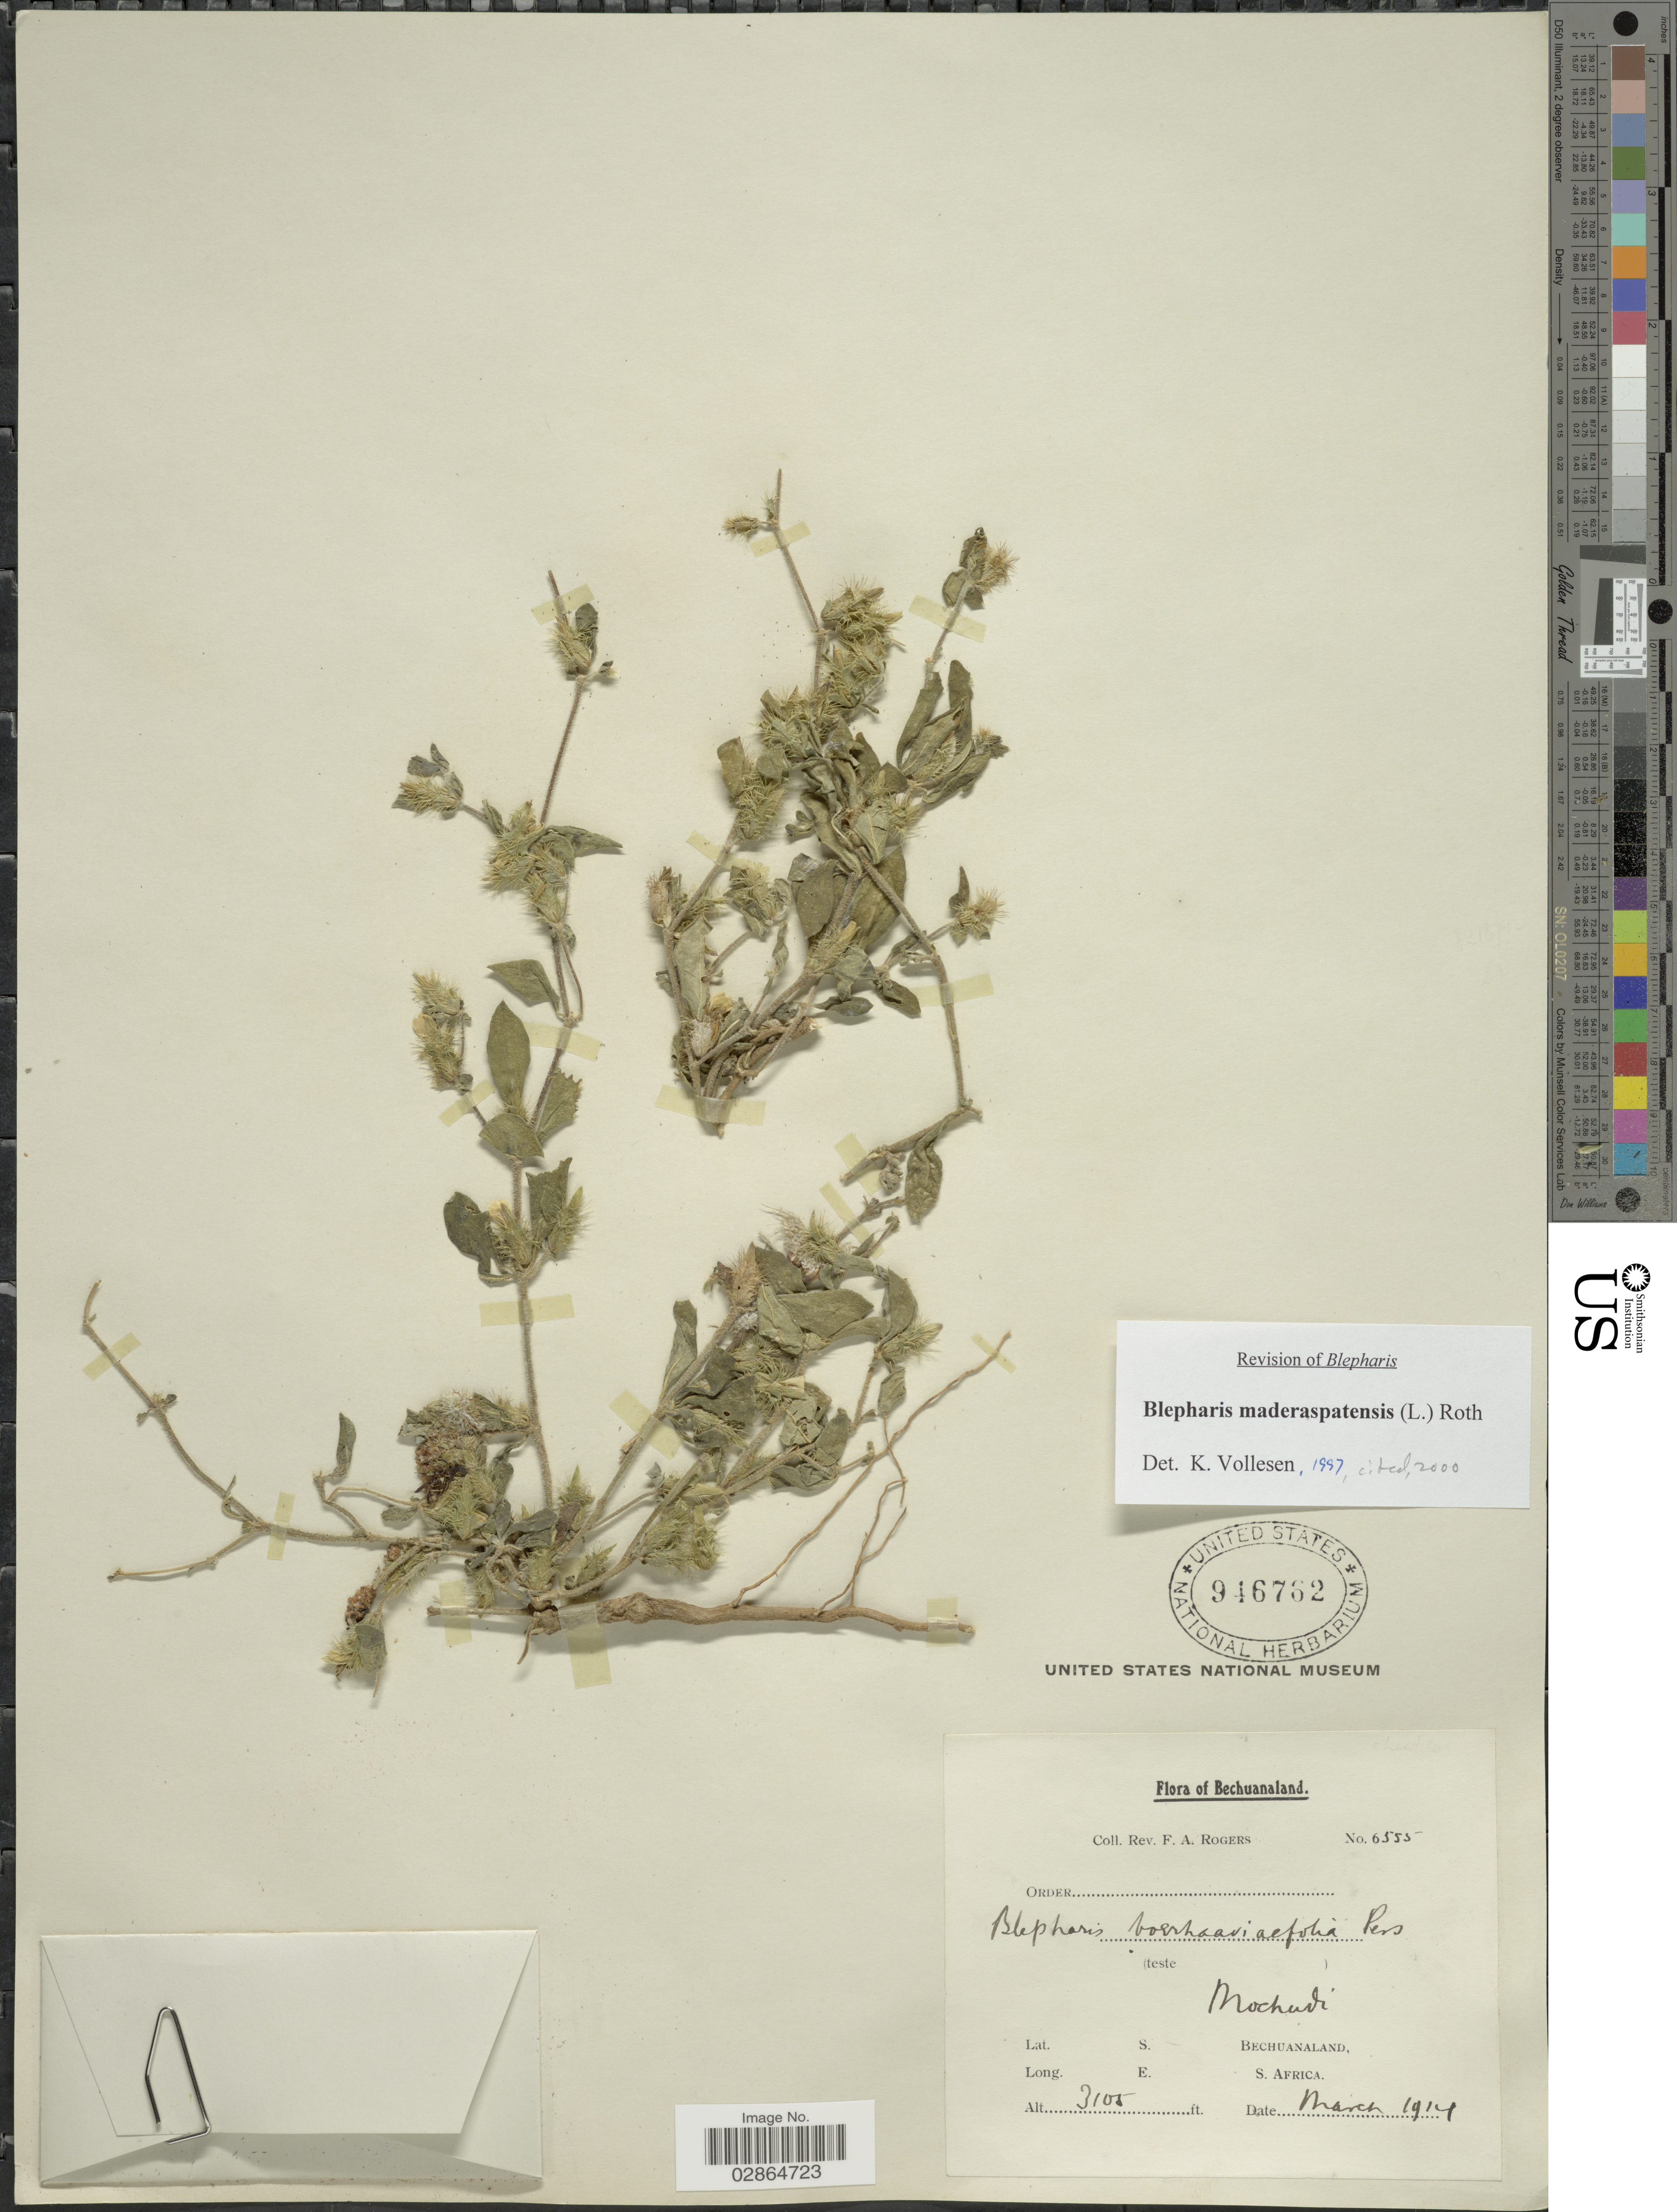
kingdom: Plantae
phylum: Tracheophyta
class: Magnoliopsida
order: Lamiales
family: Acanthaceae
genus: Blepharis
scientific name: Blepharis maderaspatensis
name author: (L.) B. Heyne ex Roth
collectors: F. A. Rogers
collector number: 6555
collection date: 1914-03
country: Botswana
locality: Bechuanaland, Mochudi, S. Africa.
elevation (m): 946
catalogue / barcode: US 946762